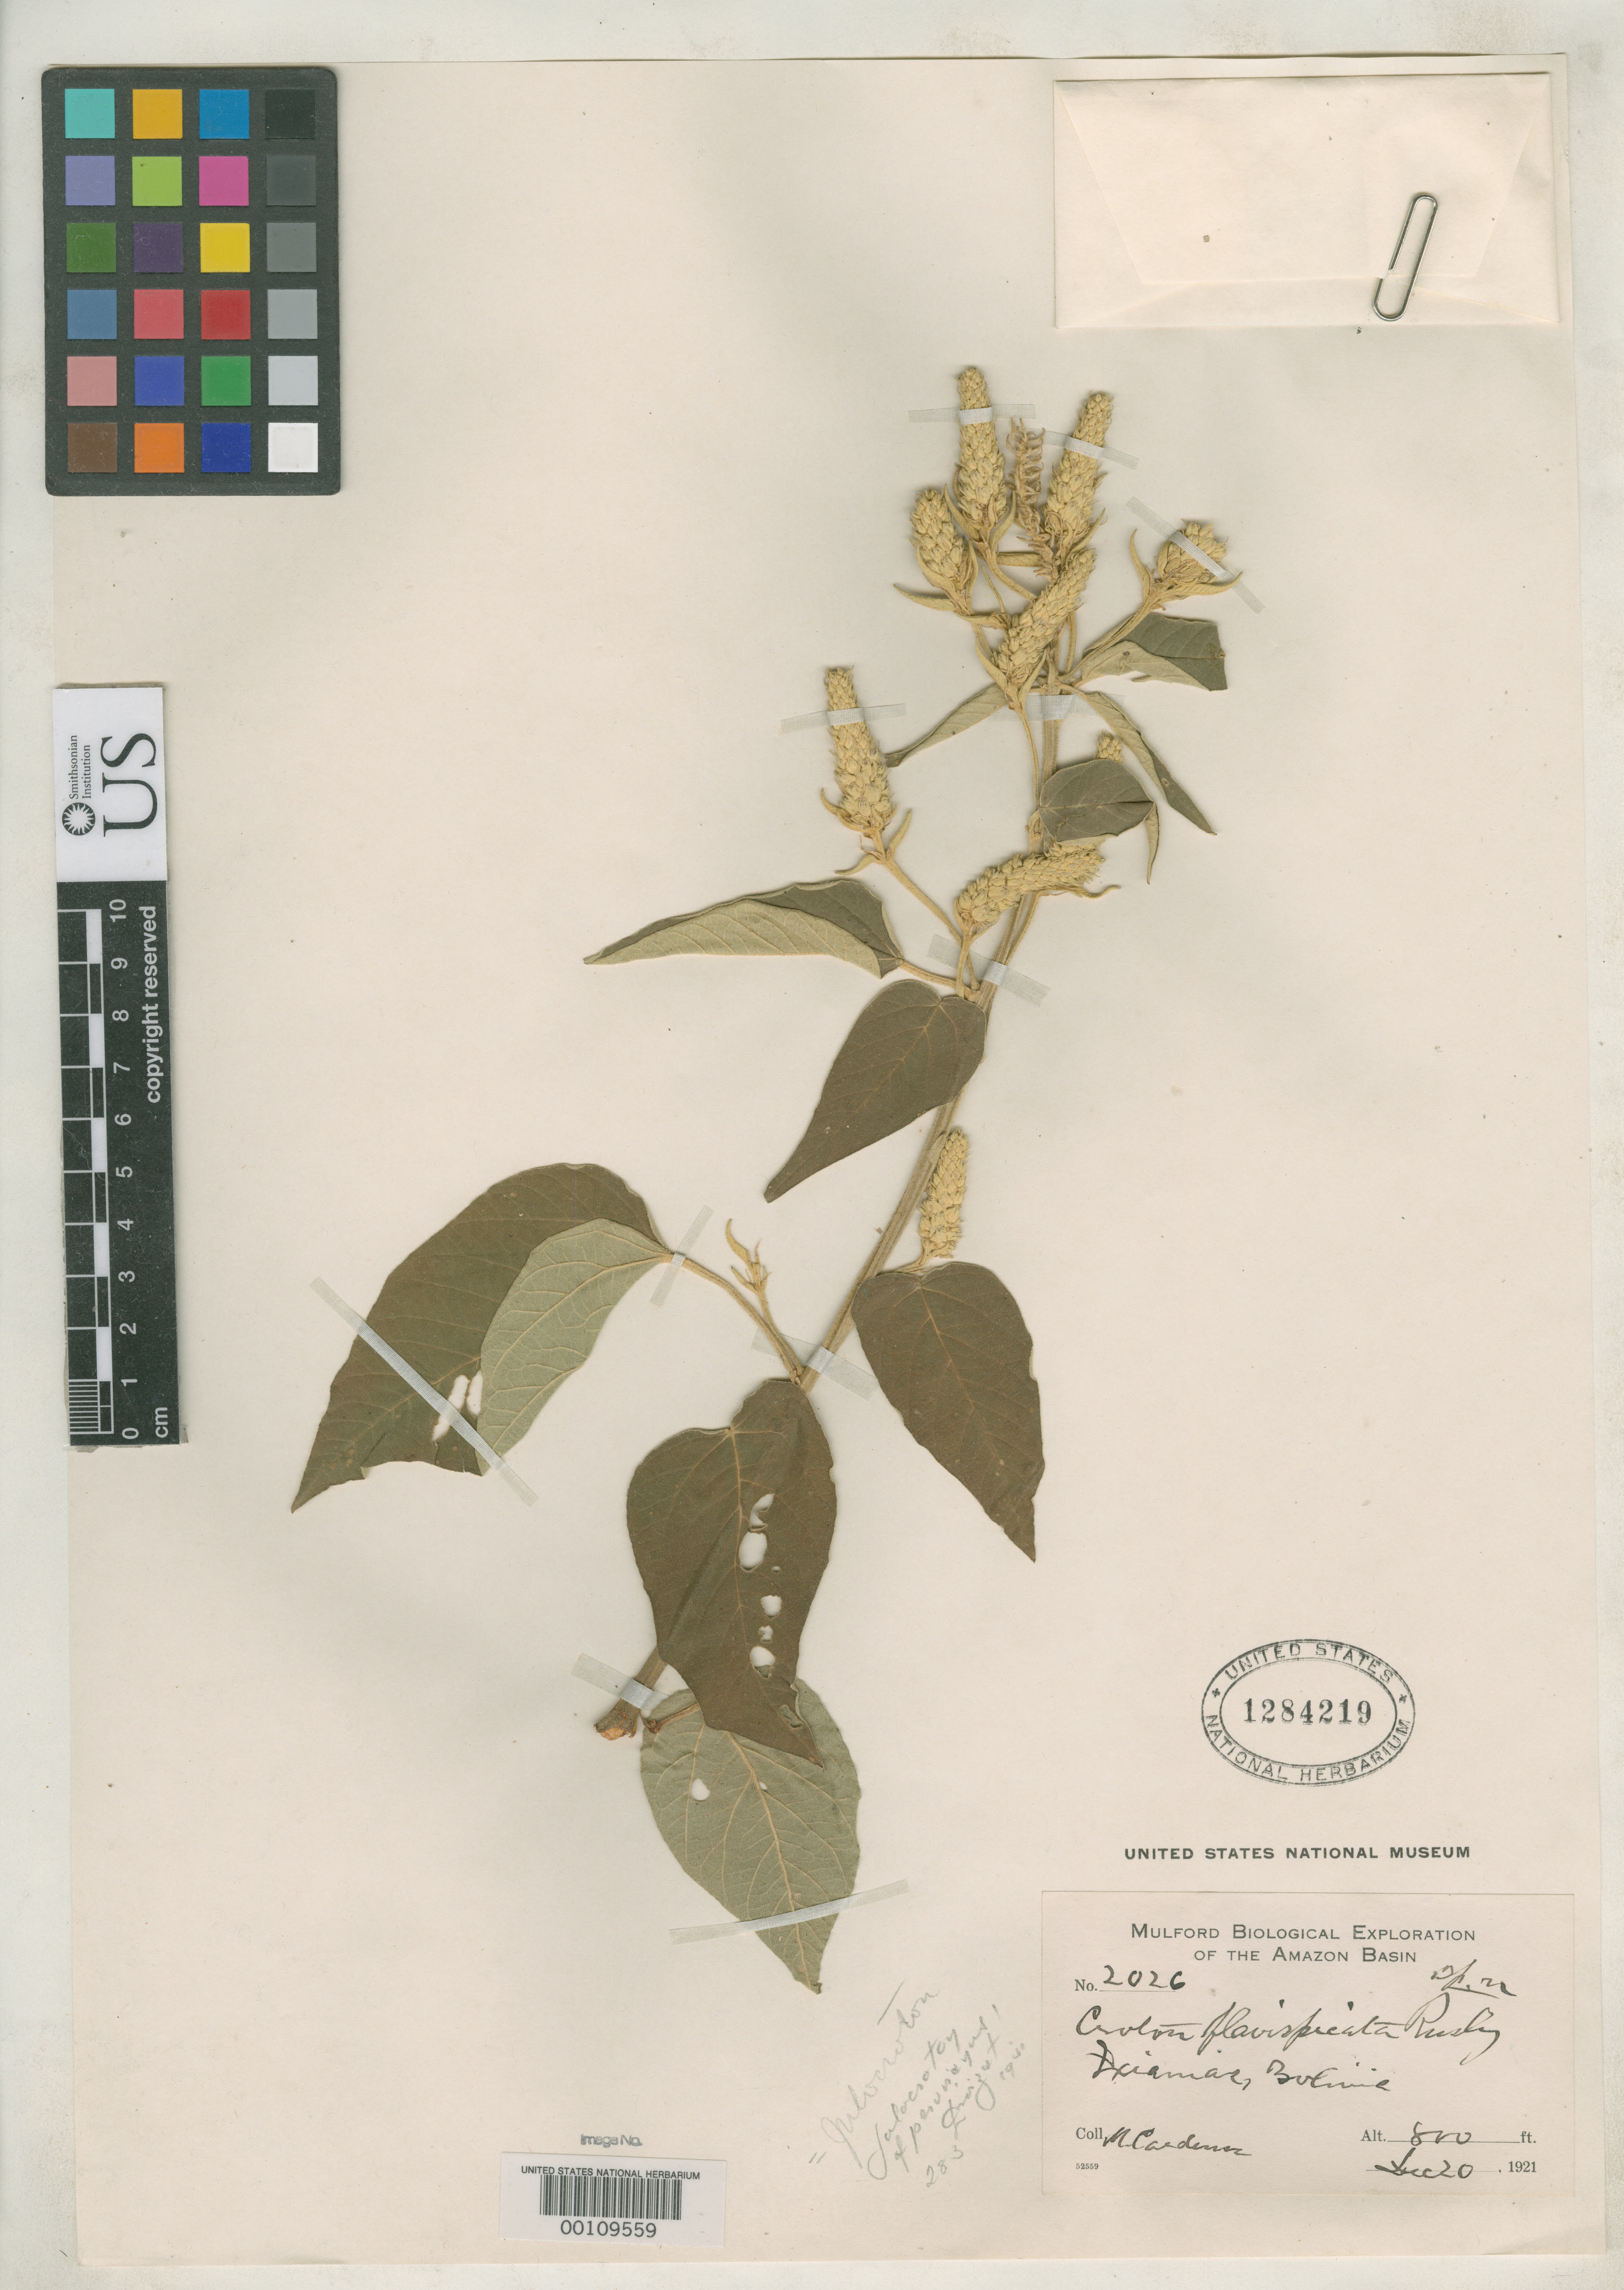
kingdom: Plantae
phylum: Tracheophyta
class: Magnoliopsida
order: Malpighiales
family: Euphorbiaceae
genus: Croton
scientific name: Croton flavispicatus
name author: Rusby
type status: Isotype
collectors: M. Cárdenas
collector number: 2026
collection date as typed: Dec. 20, 1921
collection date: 1921-12-20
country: Bolivia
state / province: La Paz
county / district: Iturralde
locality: Ixiamas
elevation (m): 244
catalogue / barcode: US 1284219